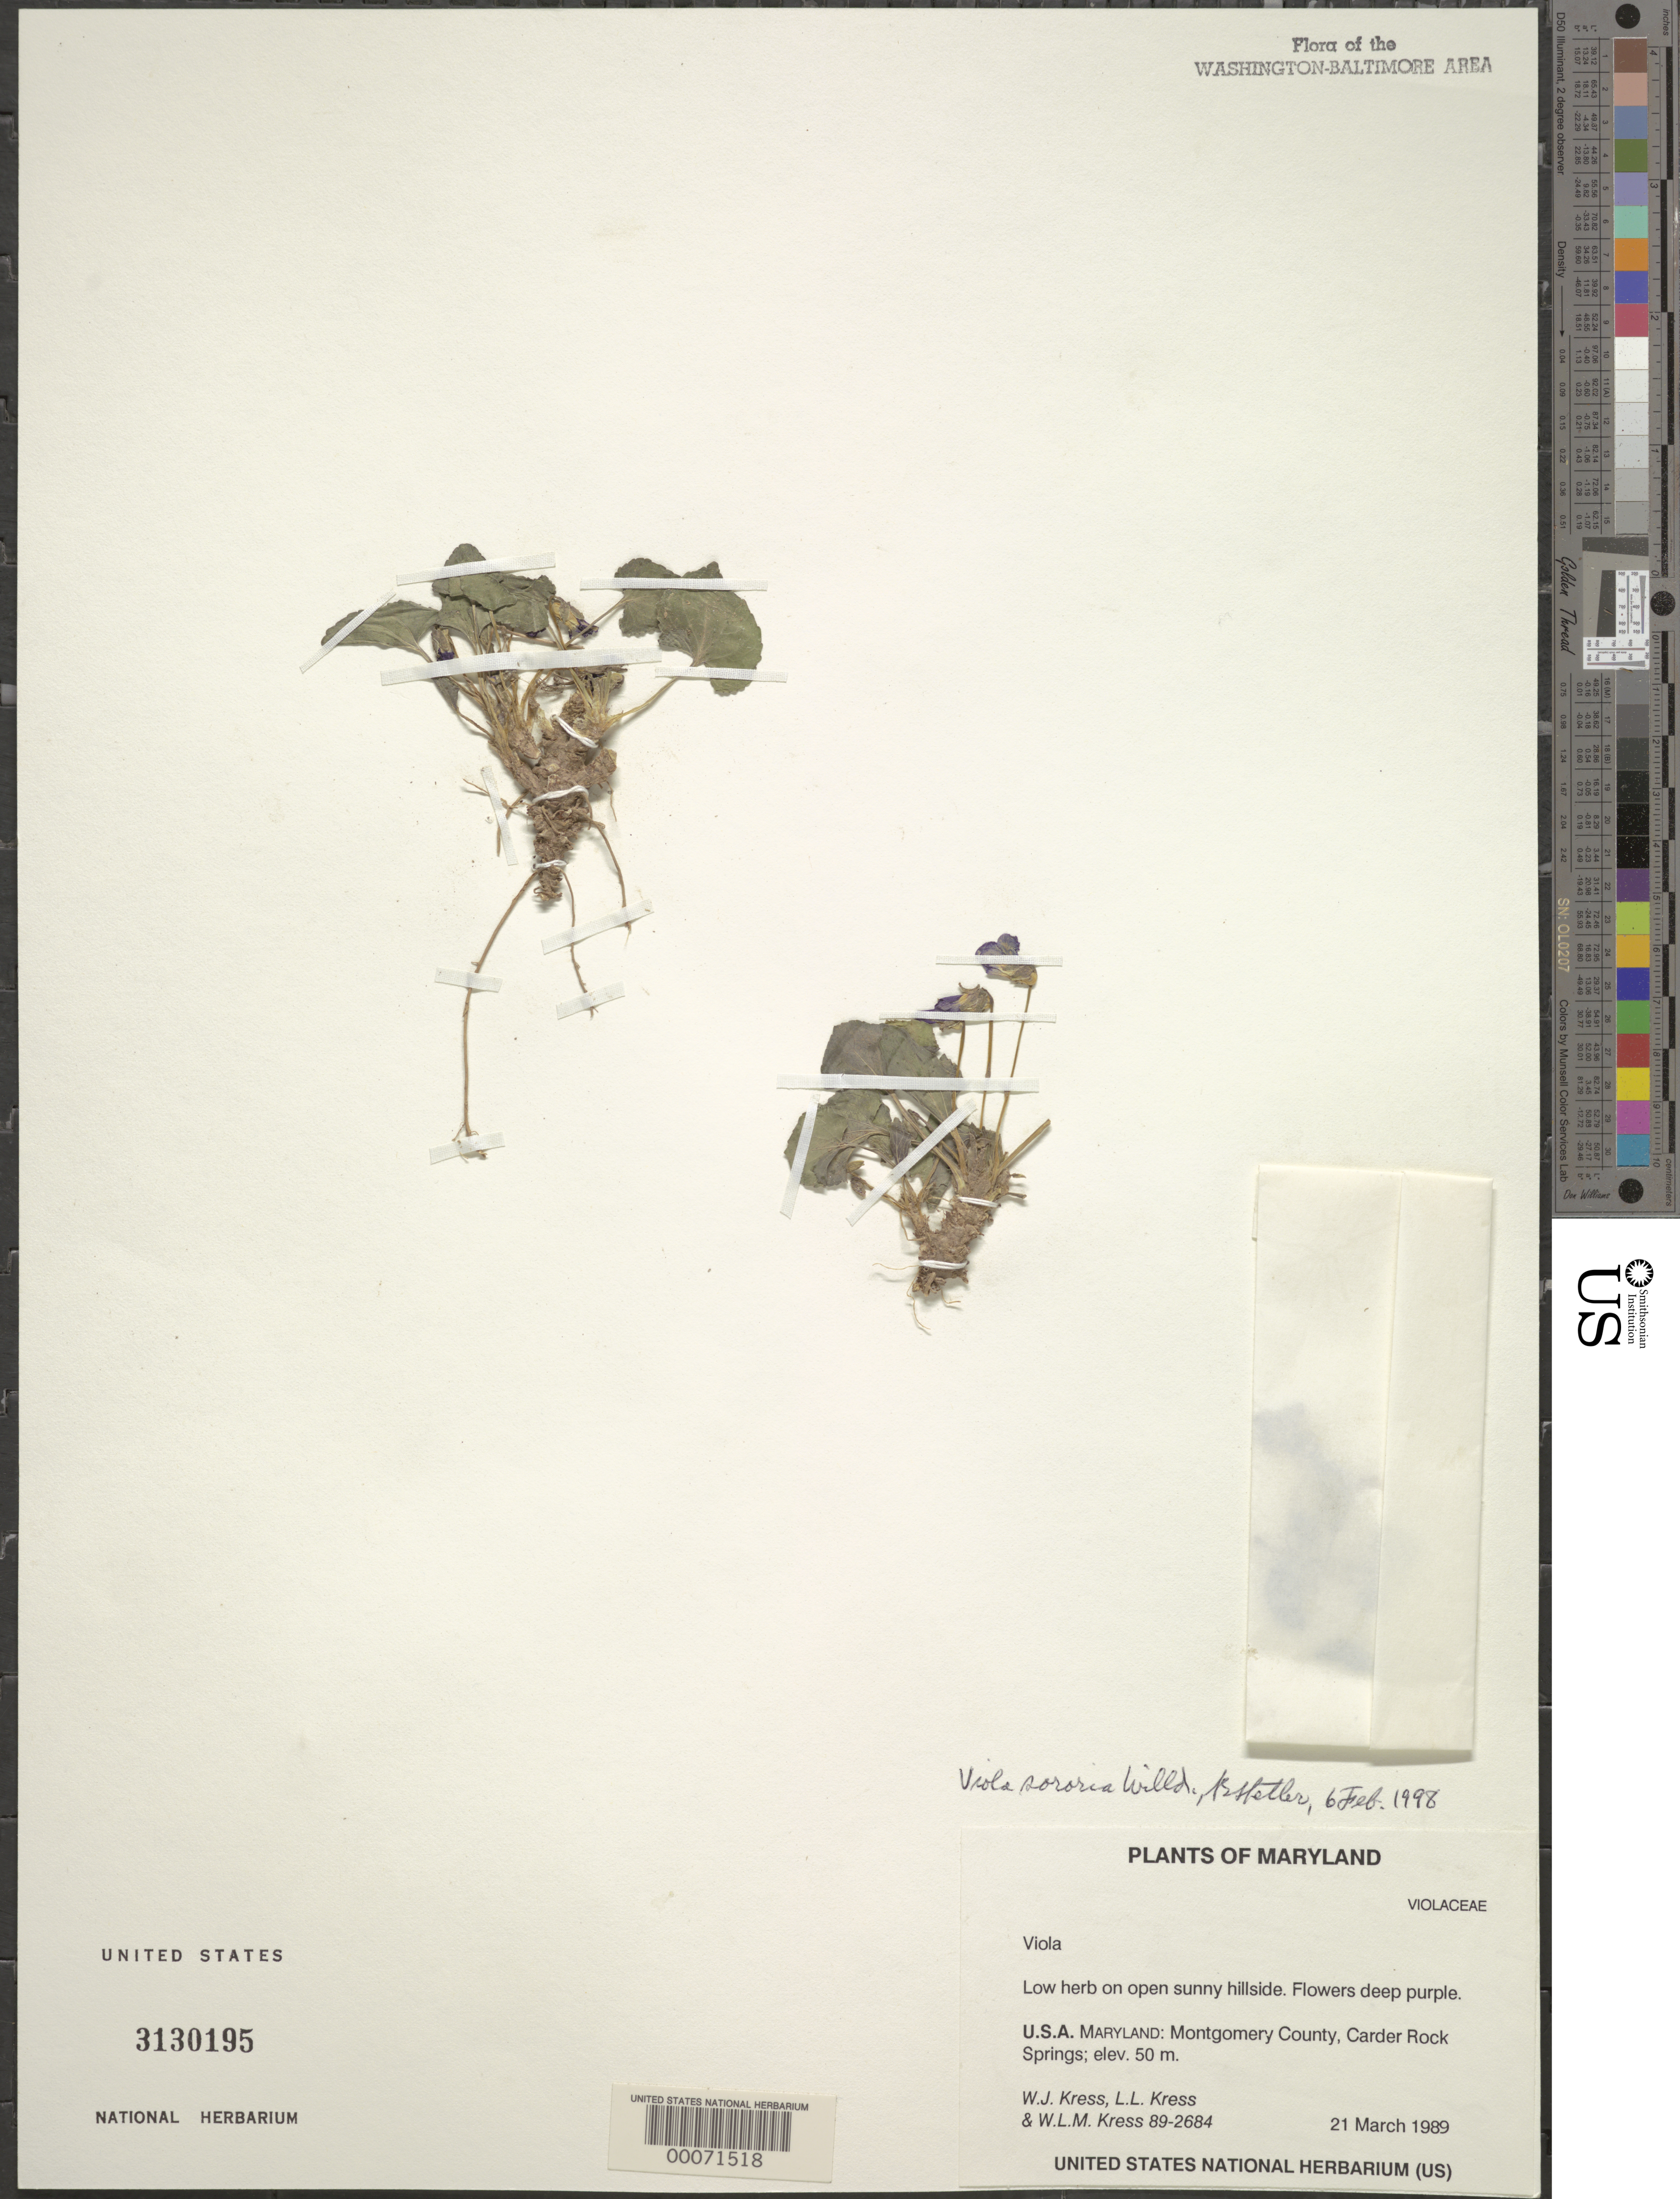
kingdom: Plantae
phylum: Tracheophyta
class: Magnoliopsida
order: Malpighiales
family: Violaceae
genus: Viola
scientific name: Viola sororia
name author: Willd.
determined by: Shetler, Stanwyn G., (US), NMNH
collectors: W. J. Kress, L. L. Kress & W. L. M. Kress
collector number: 89-2684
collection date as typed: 21 Mar 1989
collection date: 1989-03-21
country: United States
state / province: Maryland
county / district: Montgomery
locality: Carder Rock Springs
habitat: On open sunny hillside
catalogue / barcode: US 3130195